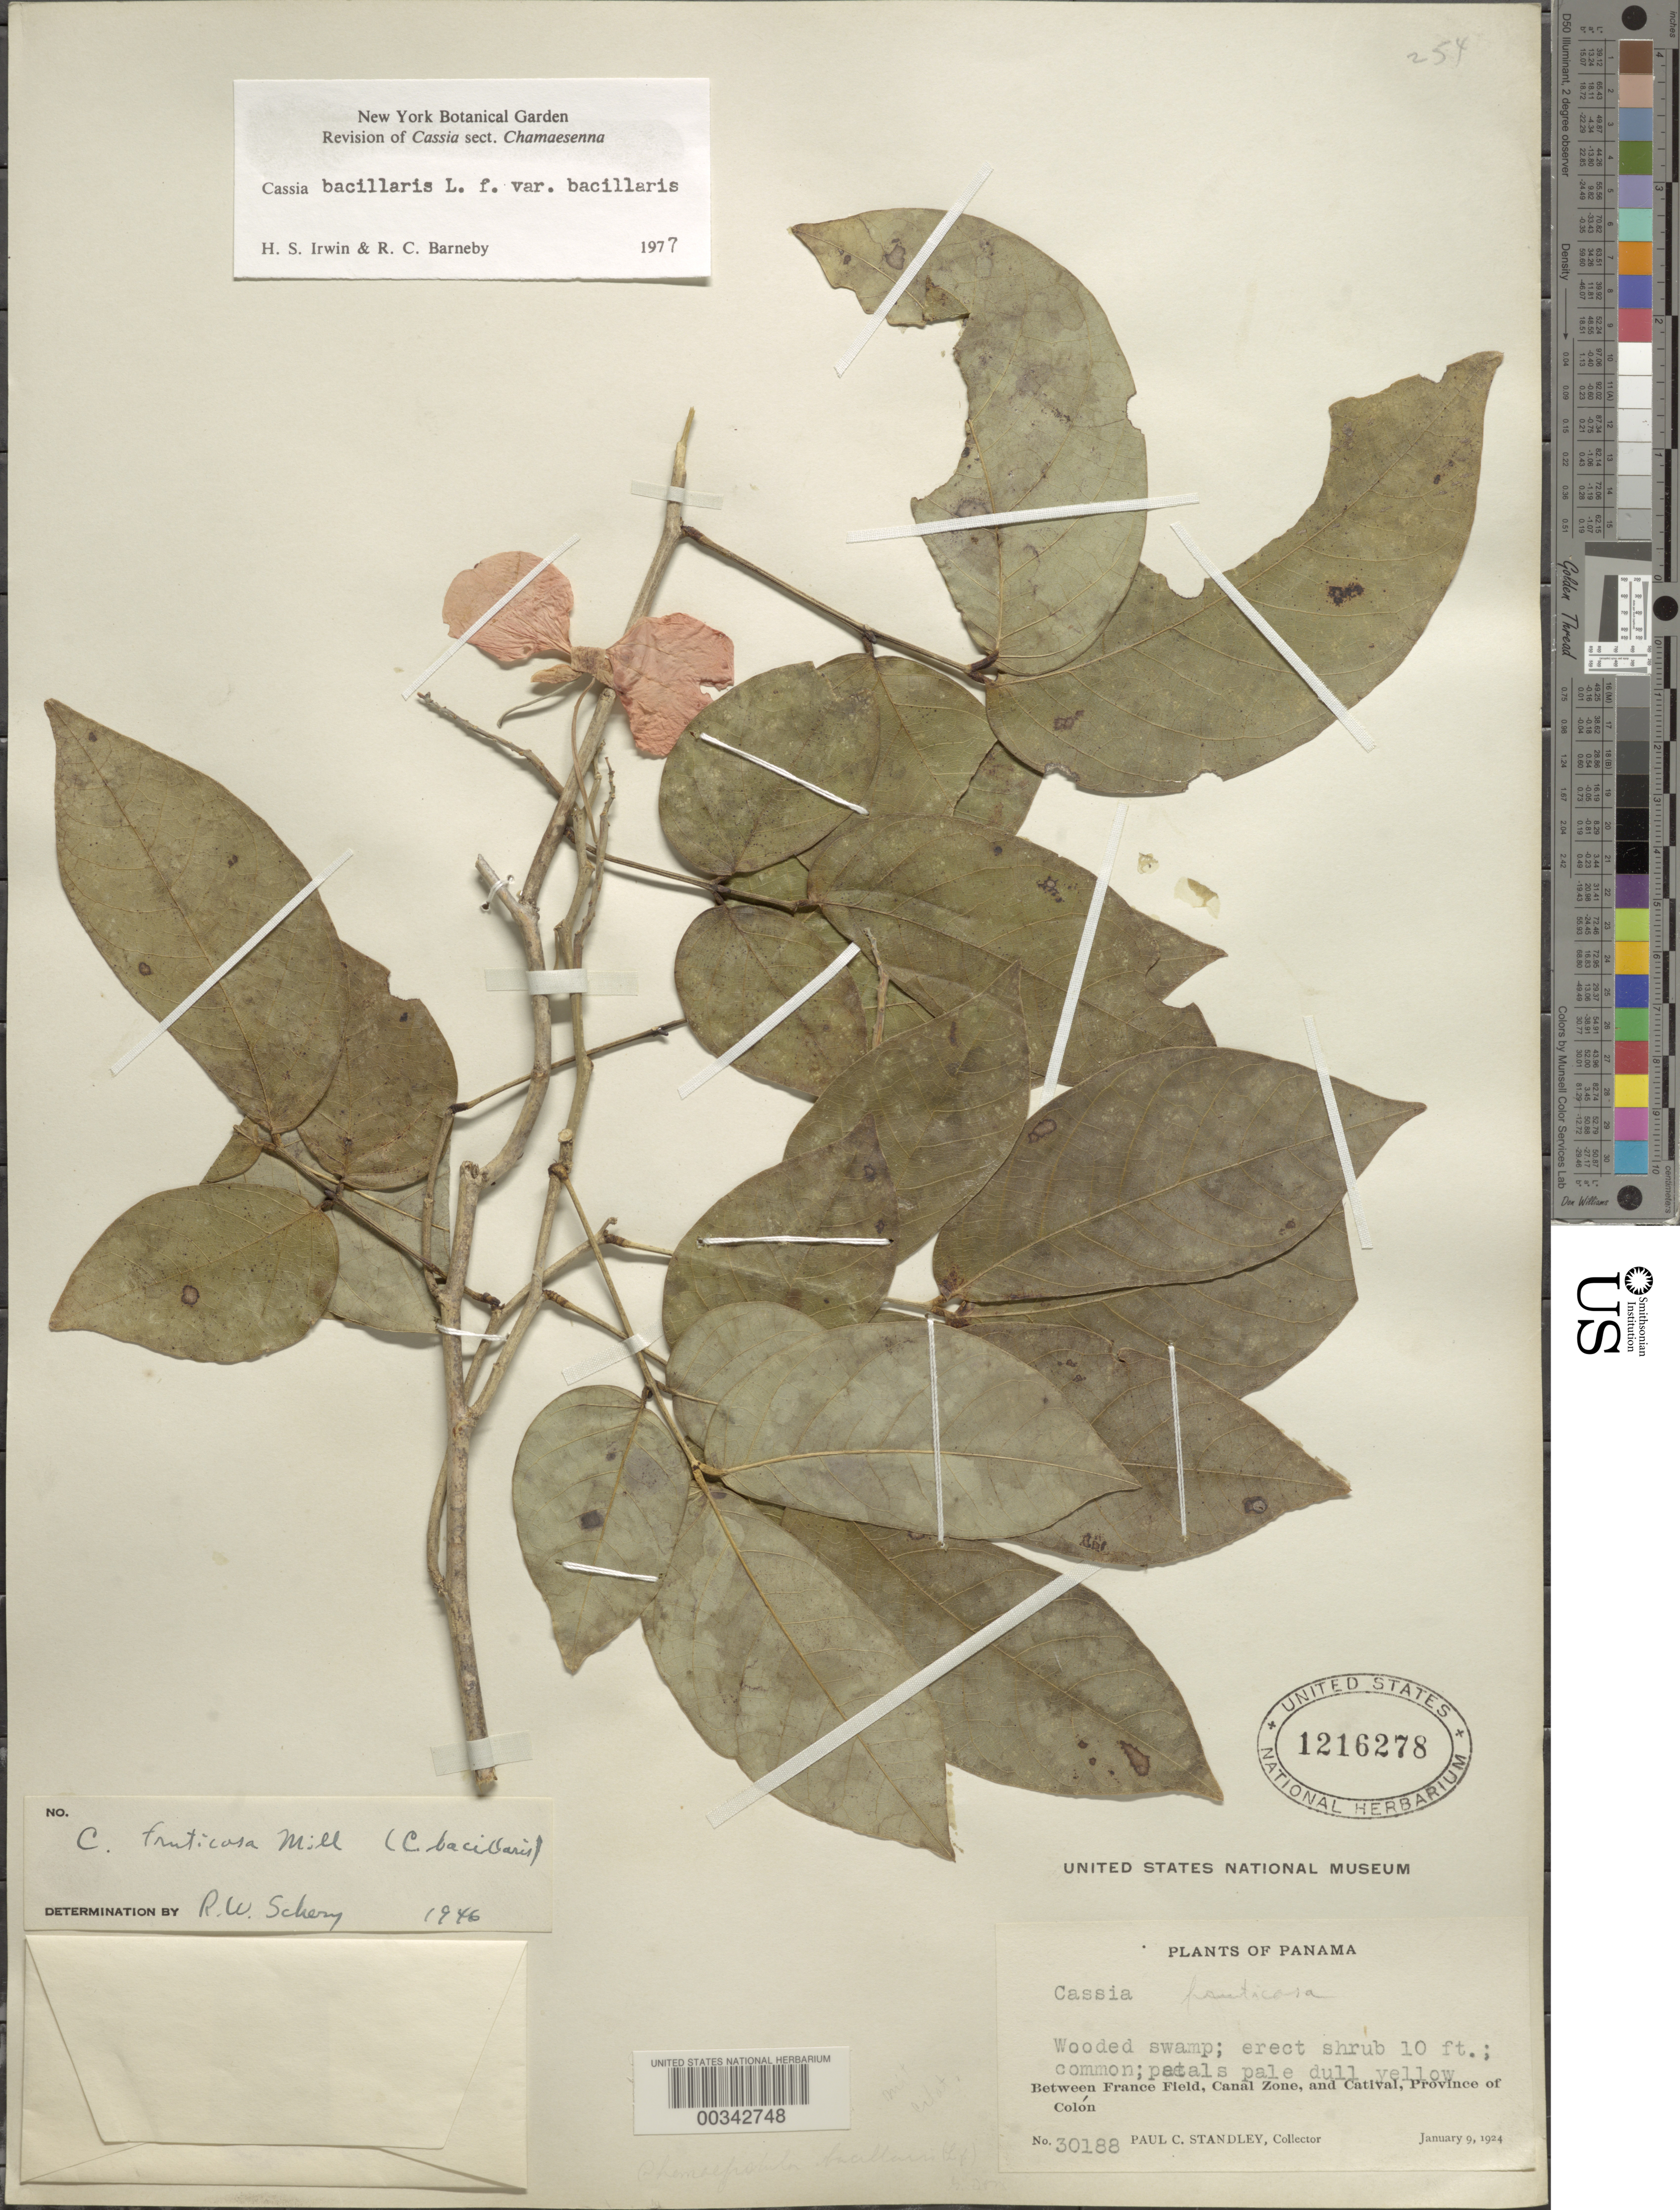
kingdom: Plantae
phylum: Tracheophyta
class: Magnoliopsida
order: Fabales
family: Fabaceae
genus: Senna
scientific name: Senna bacillaris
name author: (L. f.) H.S. Irwin & Barneby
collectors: P. C. Standley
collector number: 30188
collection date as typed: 09 Jan 1924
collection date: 1924-01-09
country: Panama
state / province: Colón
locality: Between France Field and Catival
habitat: Wooded swamp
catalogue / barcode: US 1216278